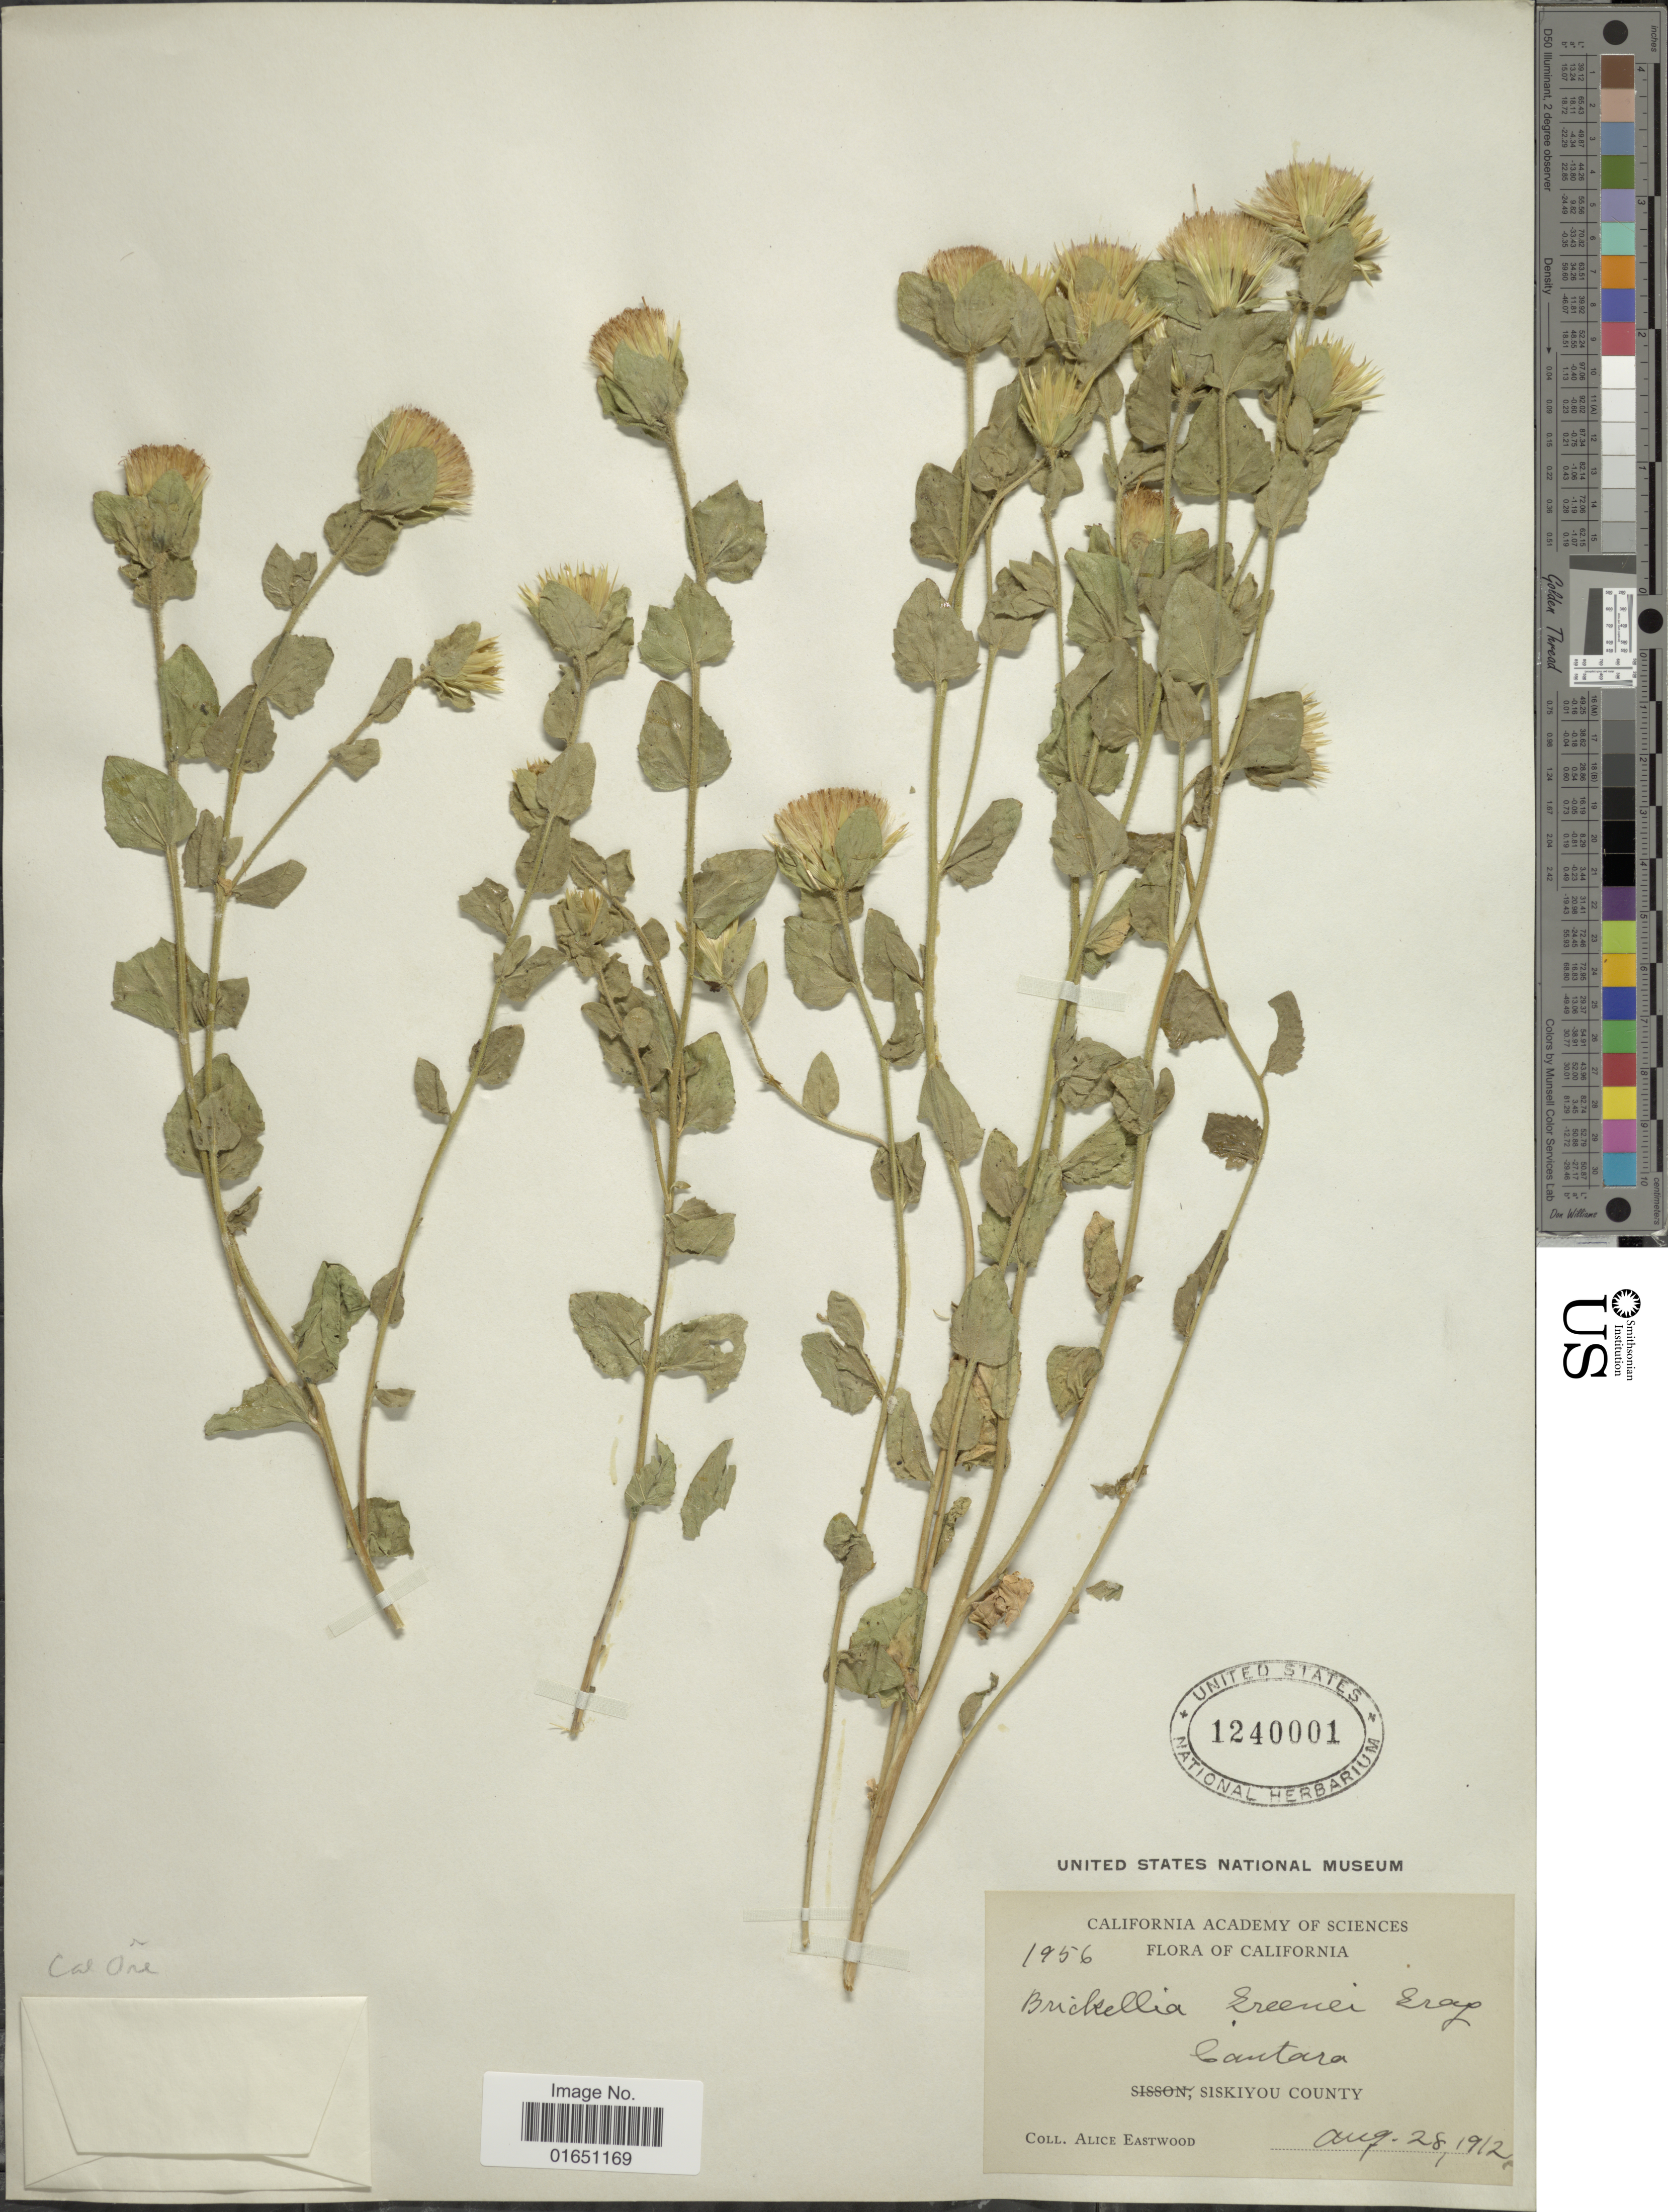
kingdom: Plantae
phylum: Tracheophyta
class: Magnoliopsida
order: Asterales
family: Asteraceae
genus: Brickellia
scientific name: Brickellia greenei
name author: A. Gray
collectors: A. Eastwood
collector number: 1956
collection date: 1912-08-28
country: United States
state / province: California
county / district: Siskiyou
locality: Cantara, Siskiyou County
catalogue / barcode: US 1240001